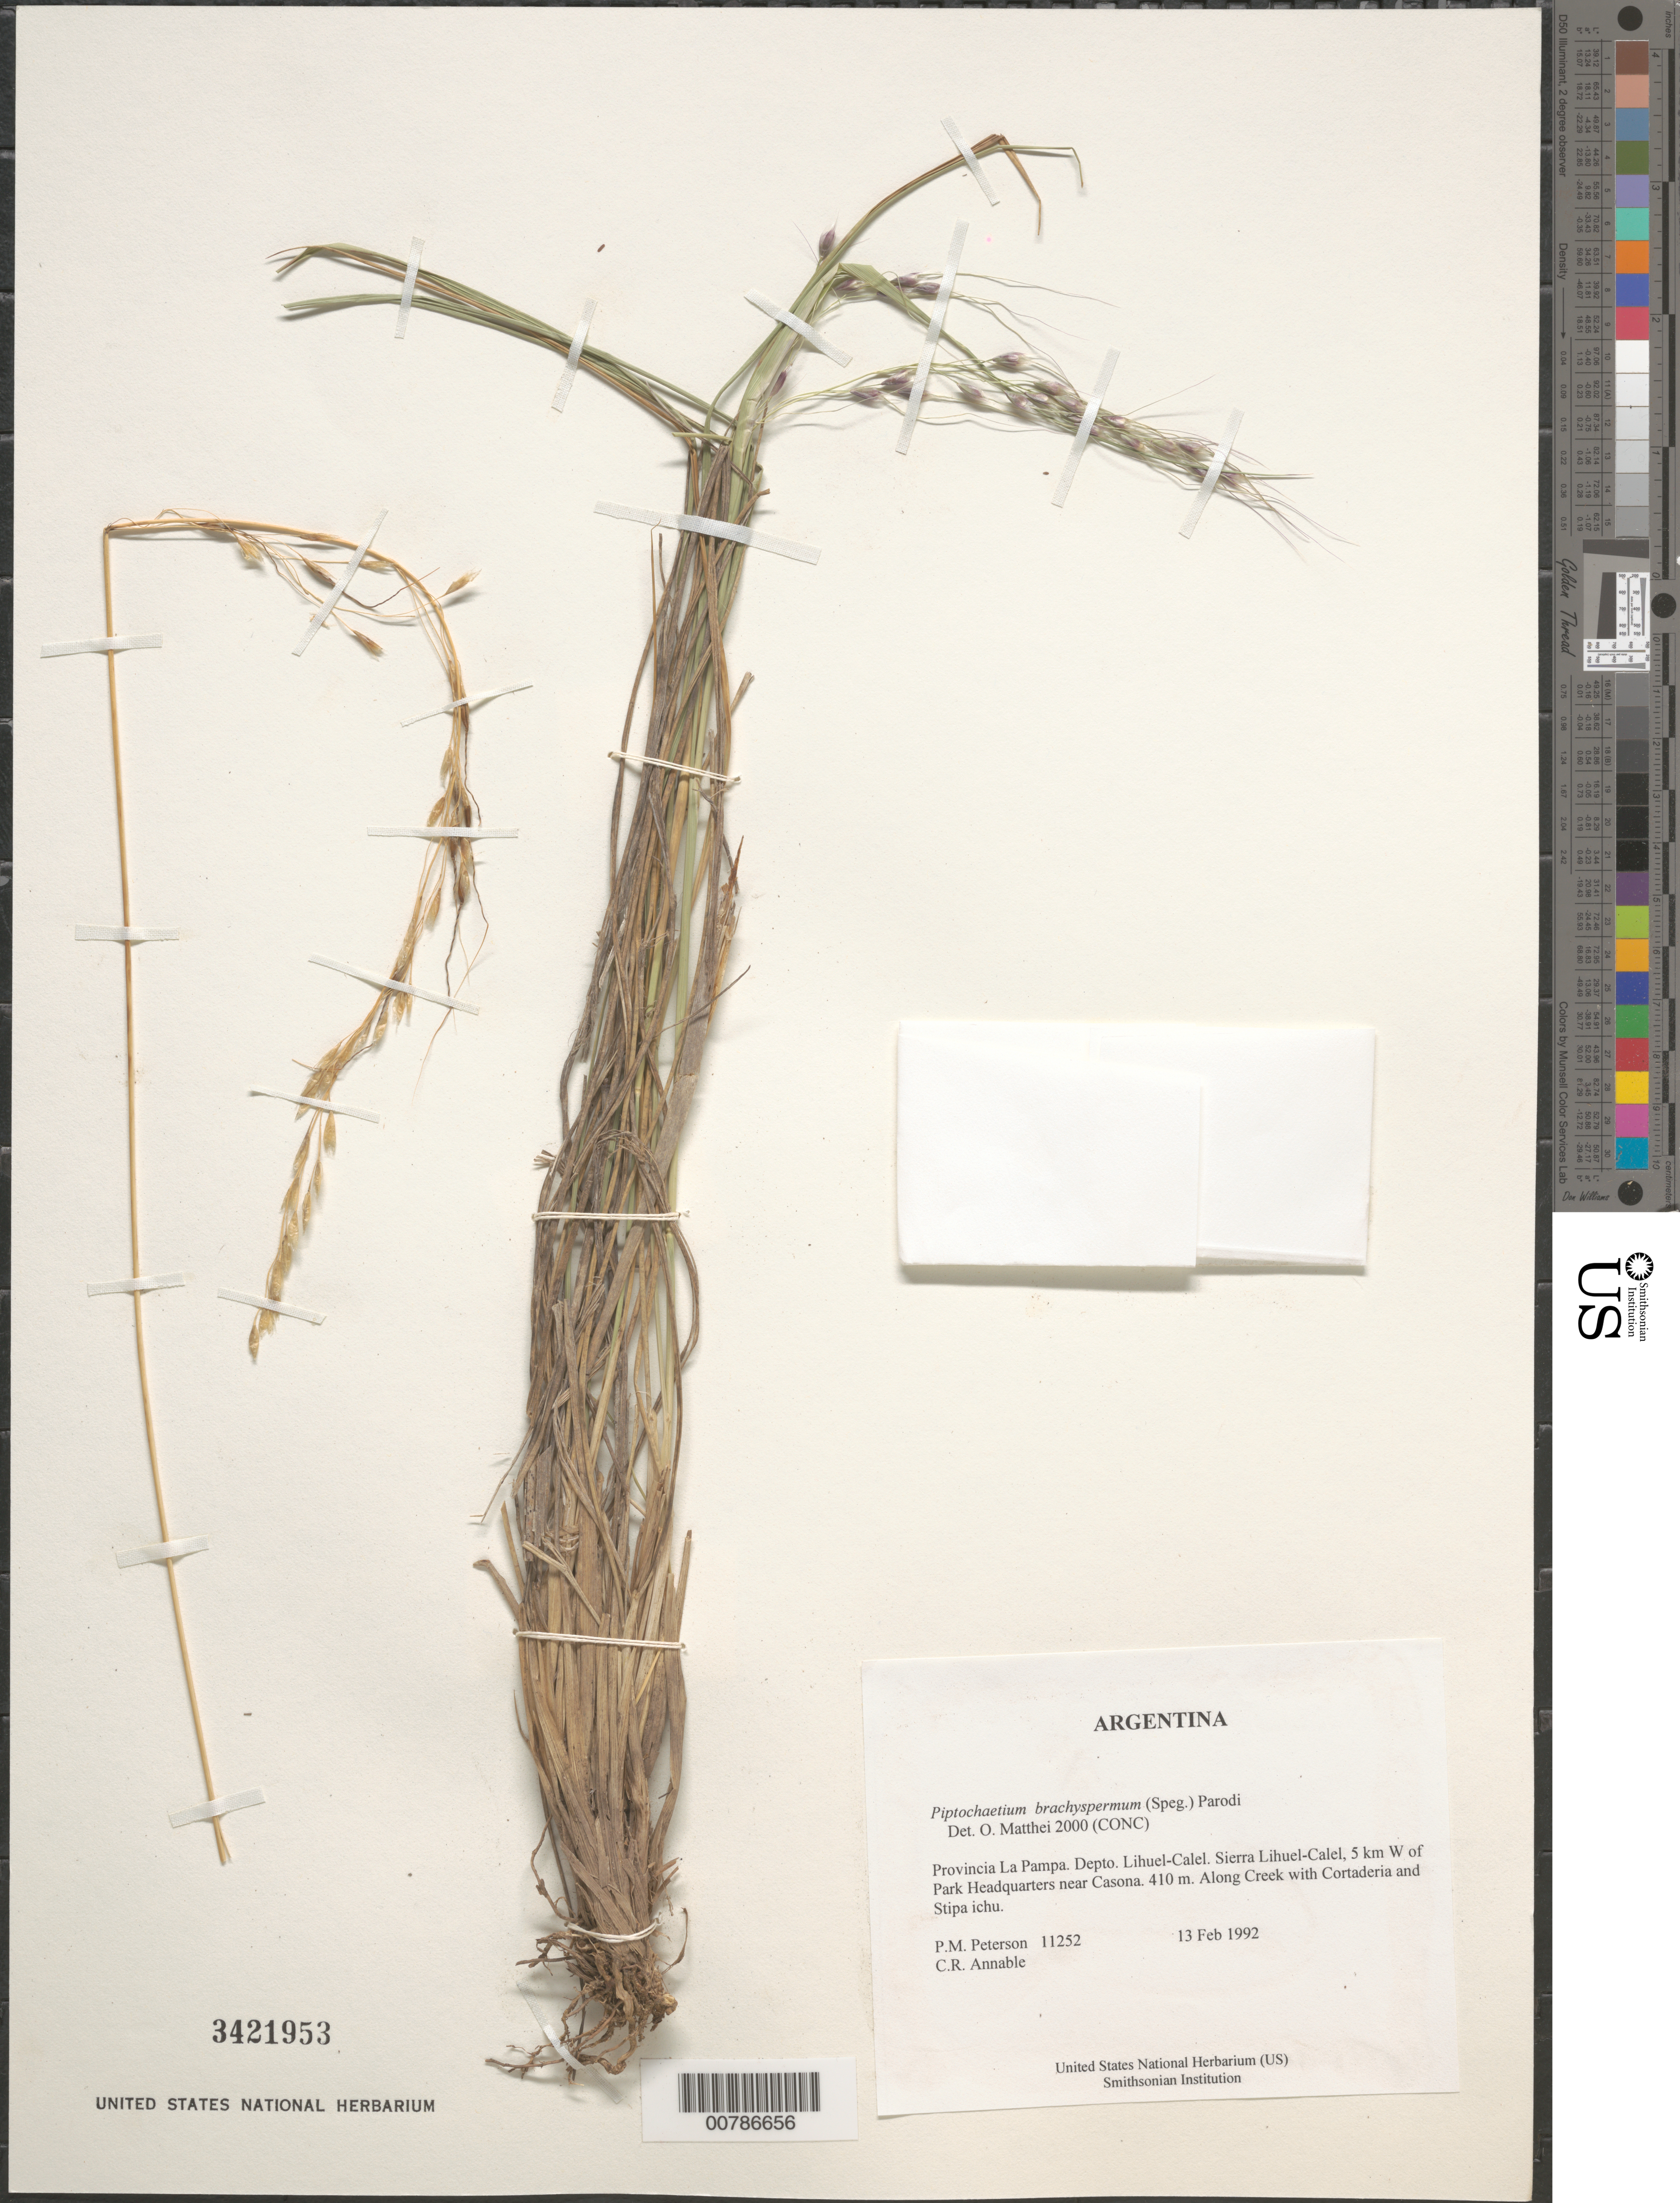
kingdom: Plantae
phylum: Tracheophyta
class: Liliopsida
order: Poales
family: Poaceae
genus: Piptochaetium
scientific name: Piptochaetium brachyspermum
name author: (Speg.) Parodi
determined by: Matthei, O. R.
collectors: P. M. Peterson & C. R. Annable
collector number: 11252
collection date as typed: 13 Feb 1992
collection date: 1992-02-13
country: Argentina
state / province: La Pampa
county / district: Lihuel-Calel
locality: Sierra Lihuel-Calel, 5 km W of Park Headquarters near Casona.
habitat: Along Creek with Cortaderia and Stipa ichu.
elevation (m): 410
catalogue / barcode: US 3421953